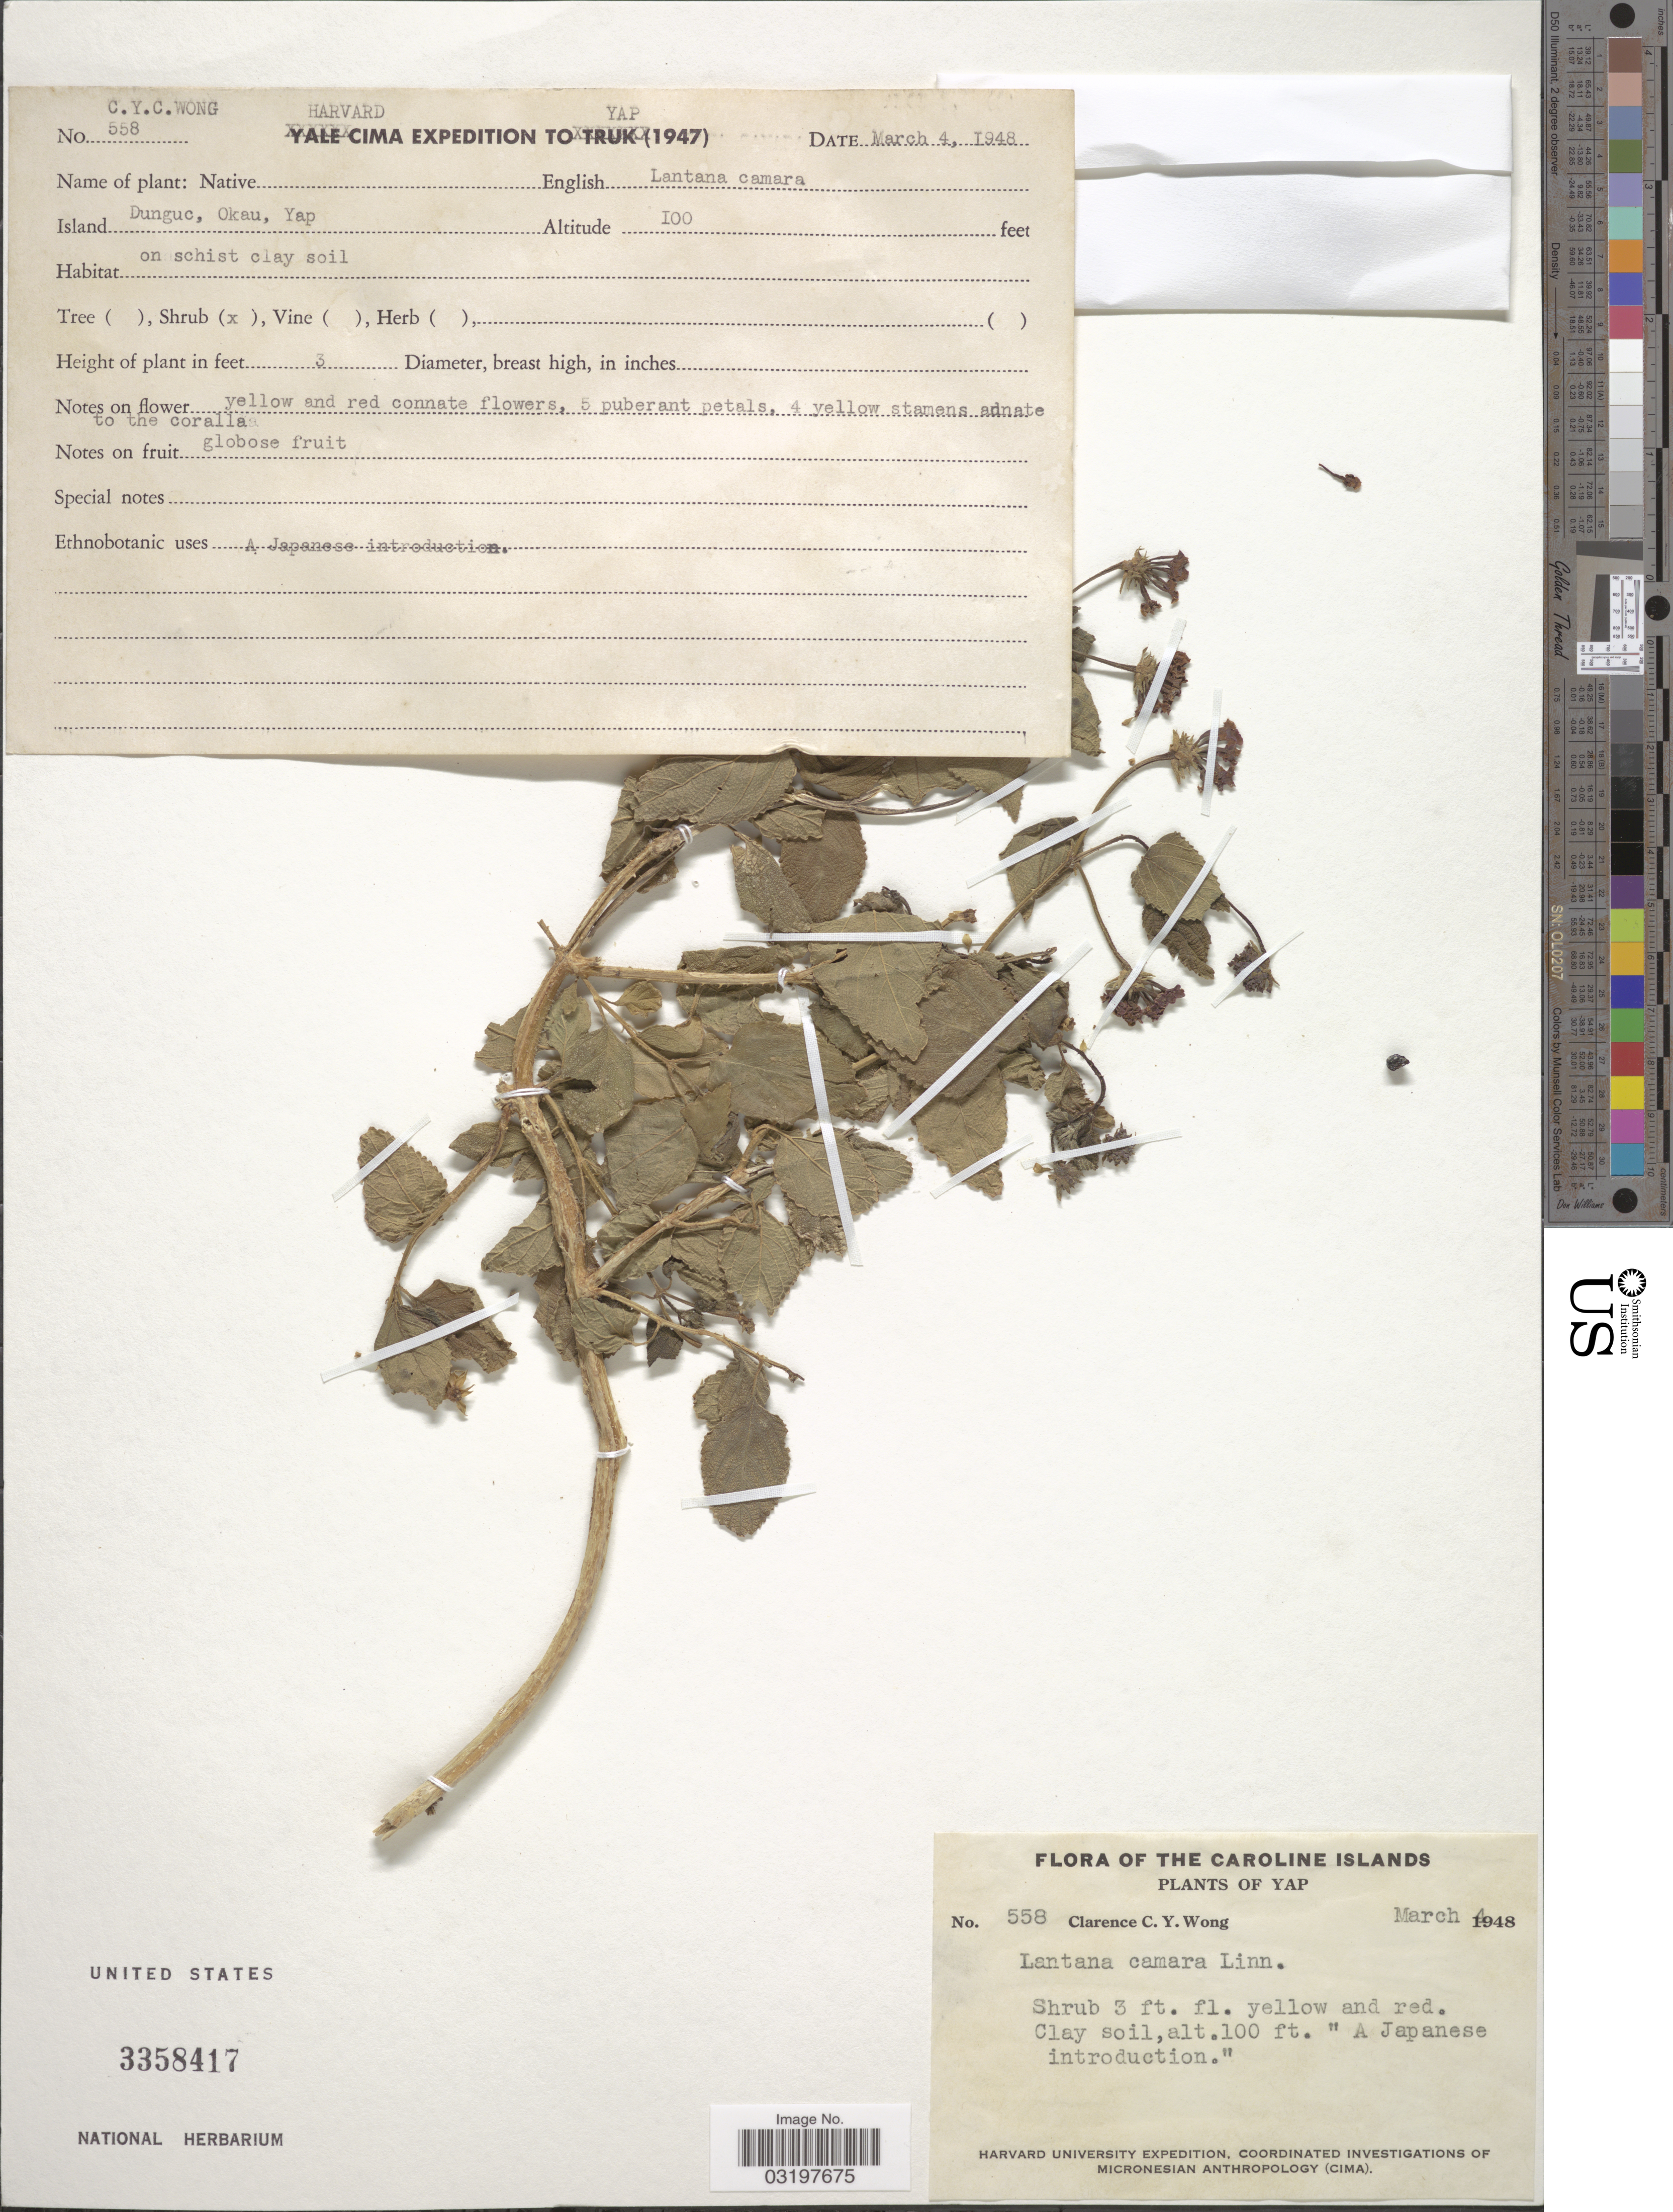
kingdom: Plantae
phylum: Tracheophyta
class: Magnoliopsida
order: Lamiales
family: Verbenaceae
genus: Lantana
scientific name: Lantana camara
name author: L.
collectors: C. Wong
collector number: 558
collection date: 1948-03-04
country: Micronesia, Federated States of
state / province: Yap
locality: The Caroline Islands, Yap, Island Dunguc, Okau.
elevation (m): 30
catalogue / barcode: US 3358417